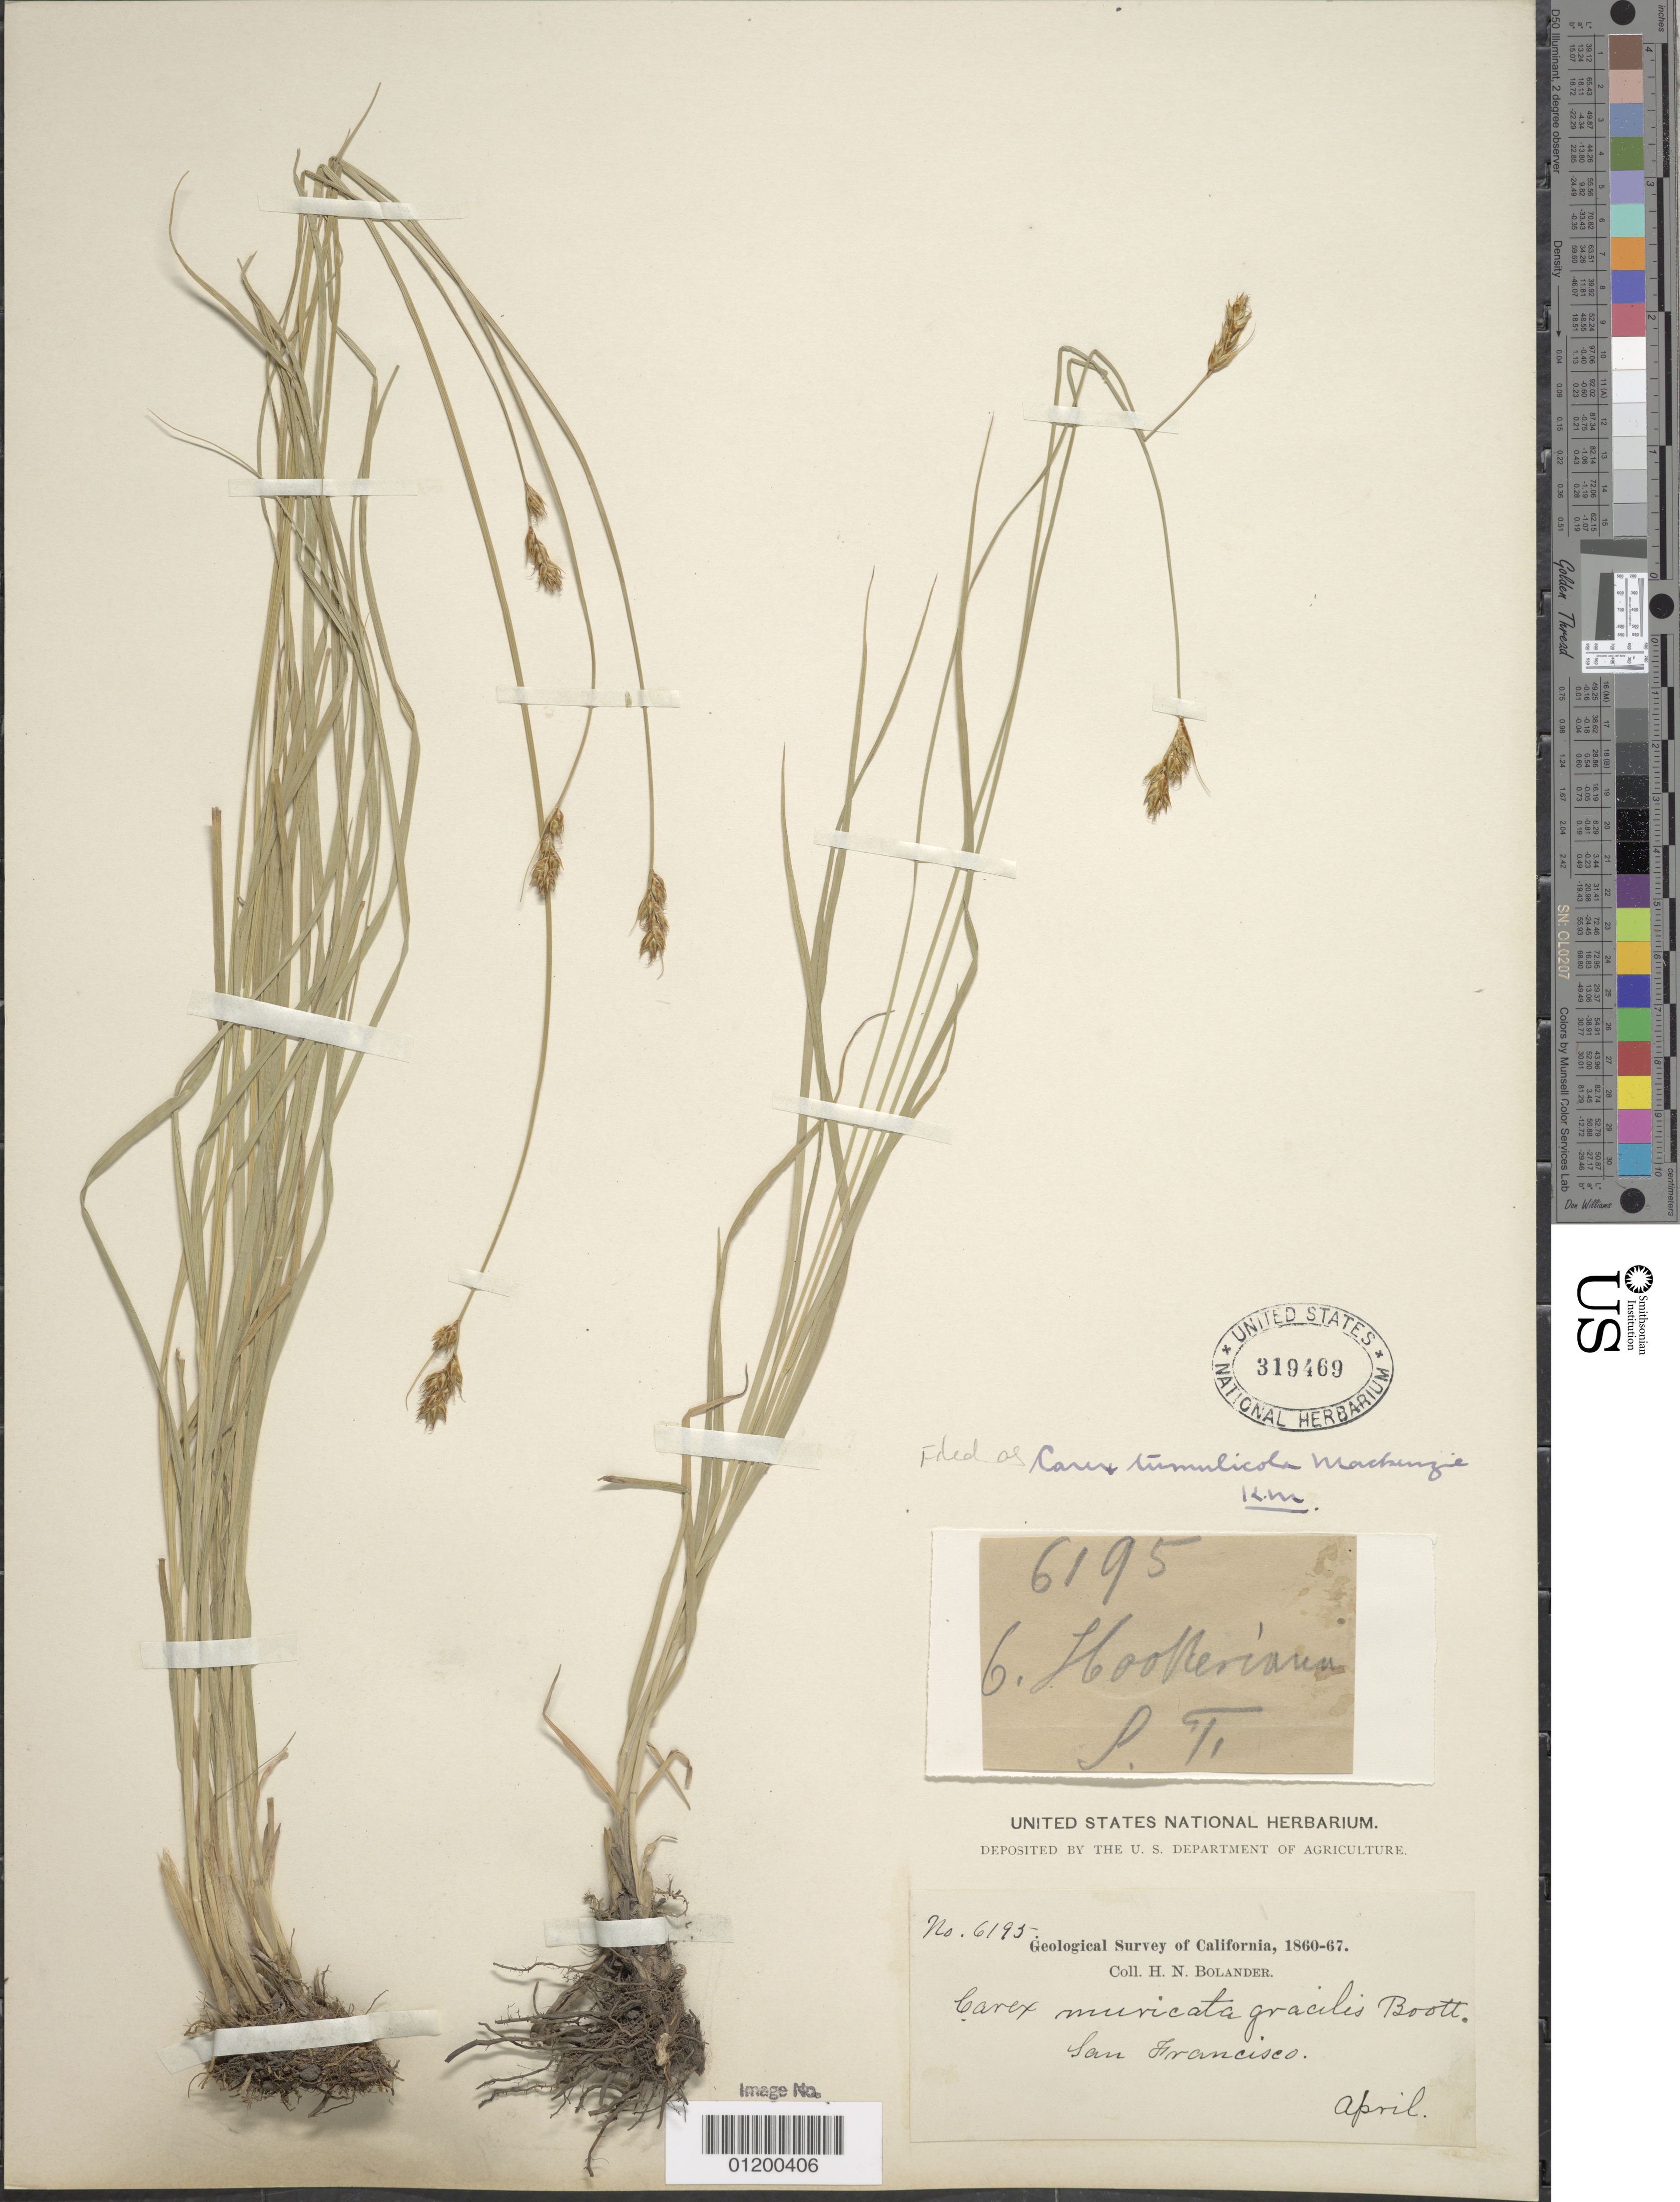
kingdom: Plantae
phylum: Tracheophyta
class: Liliopsida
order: Poales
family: Cyperaceae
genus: Carex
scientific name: Carex tumulicola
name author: Mack.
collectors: H. Bolander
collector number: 6195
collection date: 1860-04/1867-06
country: United States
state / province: California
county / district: San Francisco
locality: San Francisco.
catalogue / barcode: US 319469